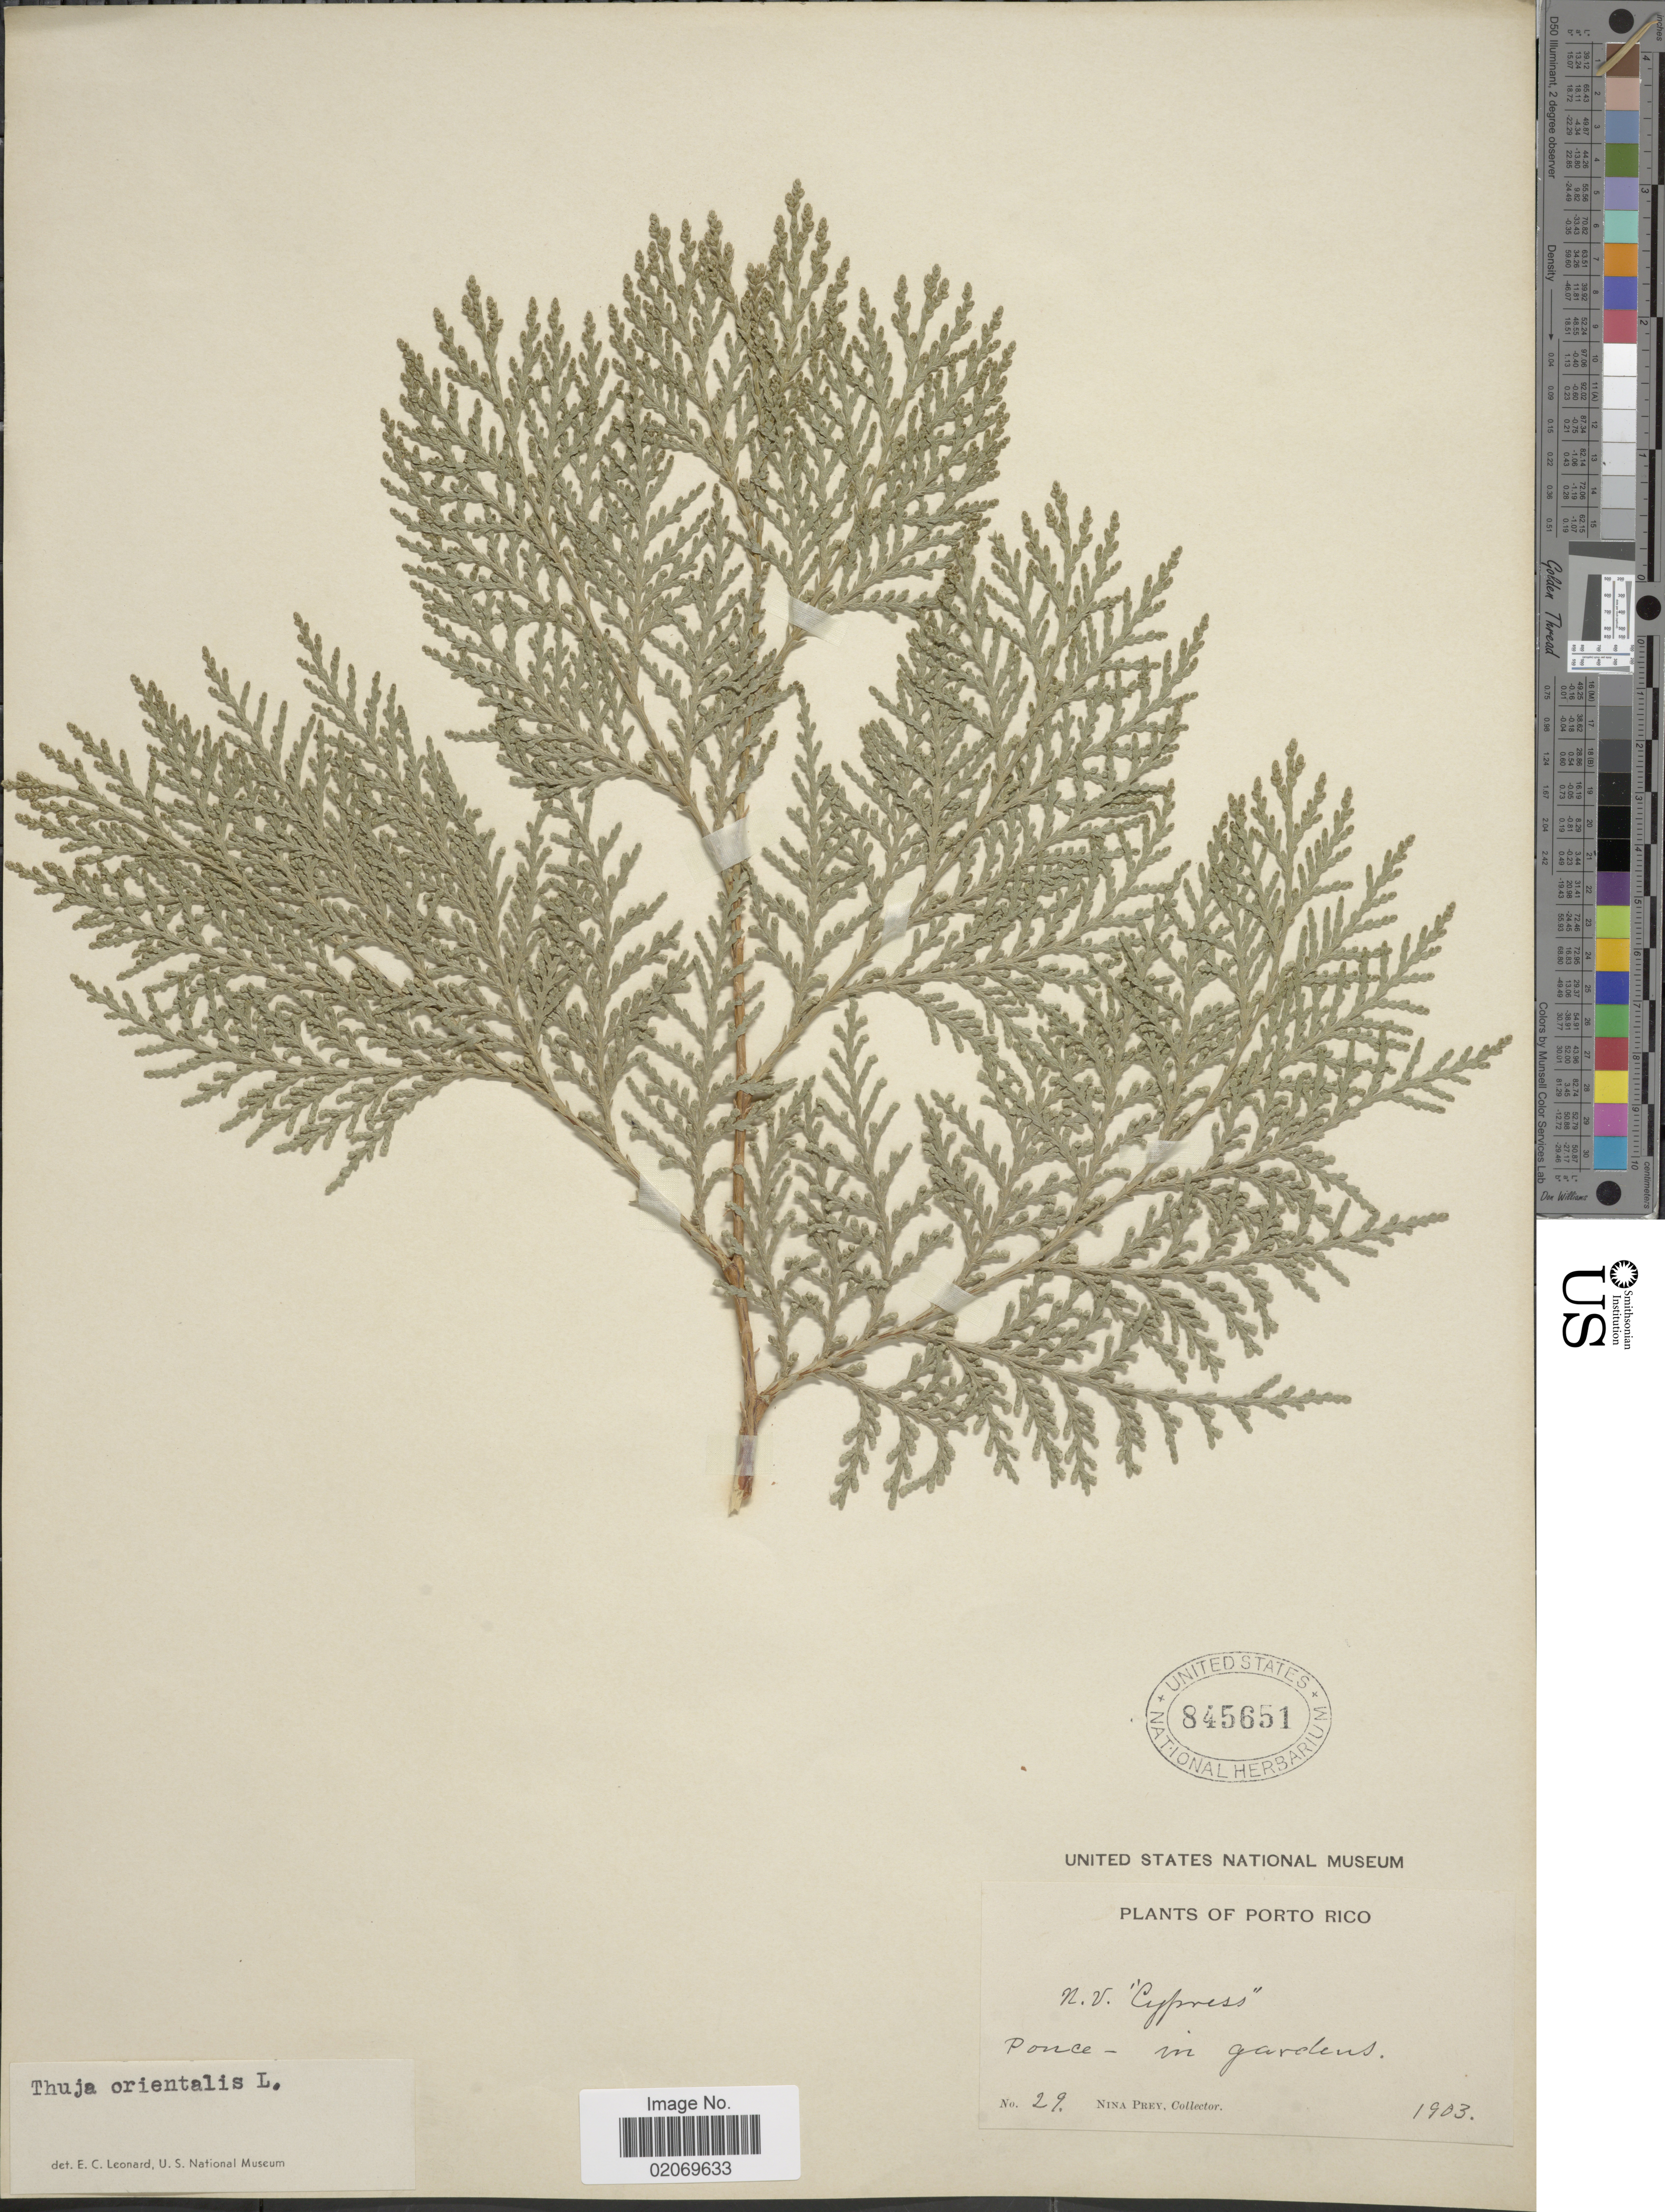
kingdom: Plantae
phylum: Tracheophyta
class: Pinopsida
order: Pinales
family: Cupressaceae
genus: Thuja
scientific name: Thuja orientalis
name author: L.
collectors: N. Prey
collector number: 29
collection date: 1903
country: Puerto Rico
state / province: Ponce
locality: Porto Rico, Ponce - in gardens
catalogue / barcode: US 845651